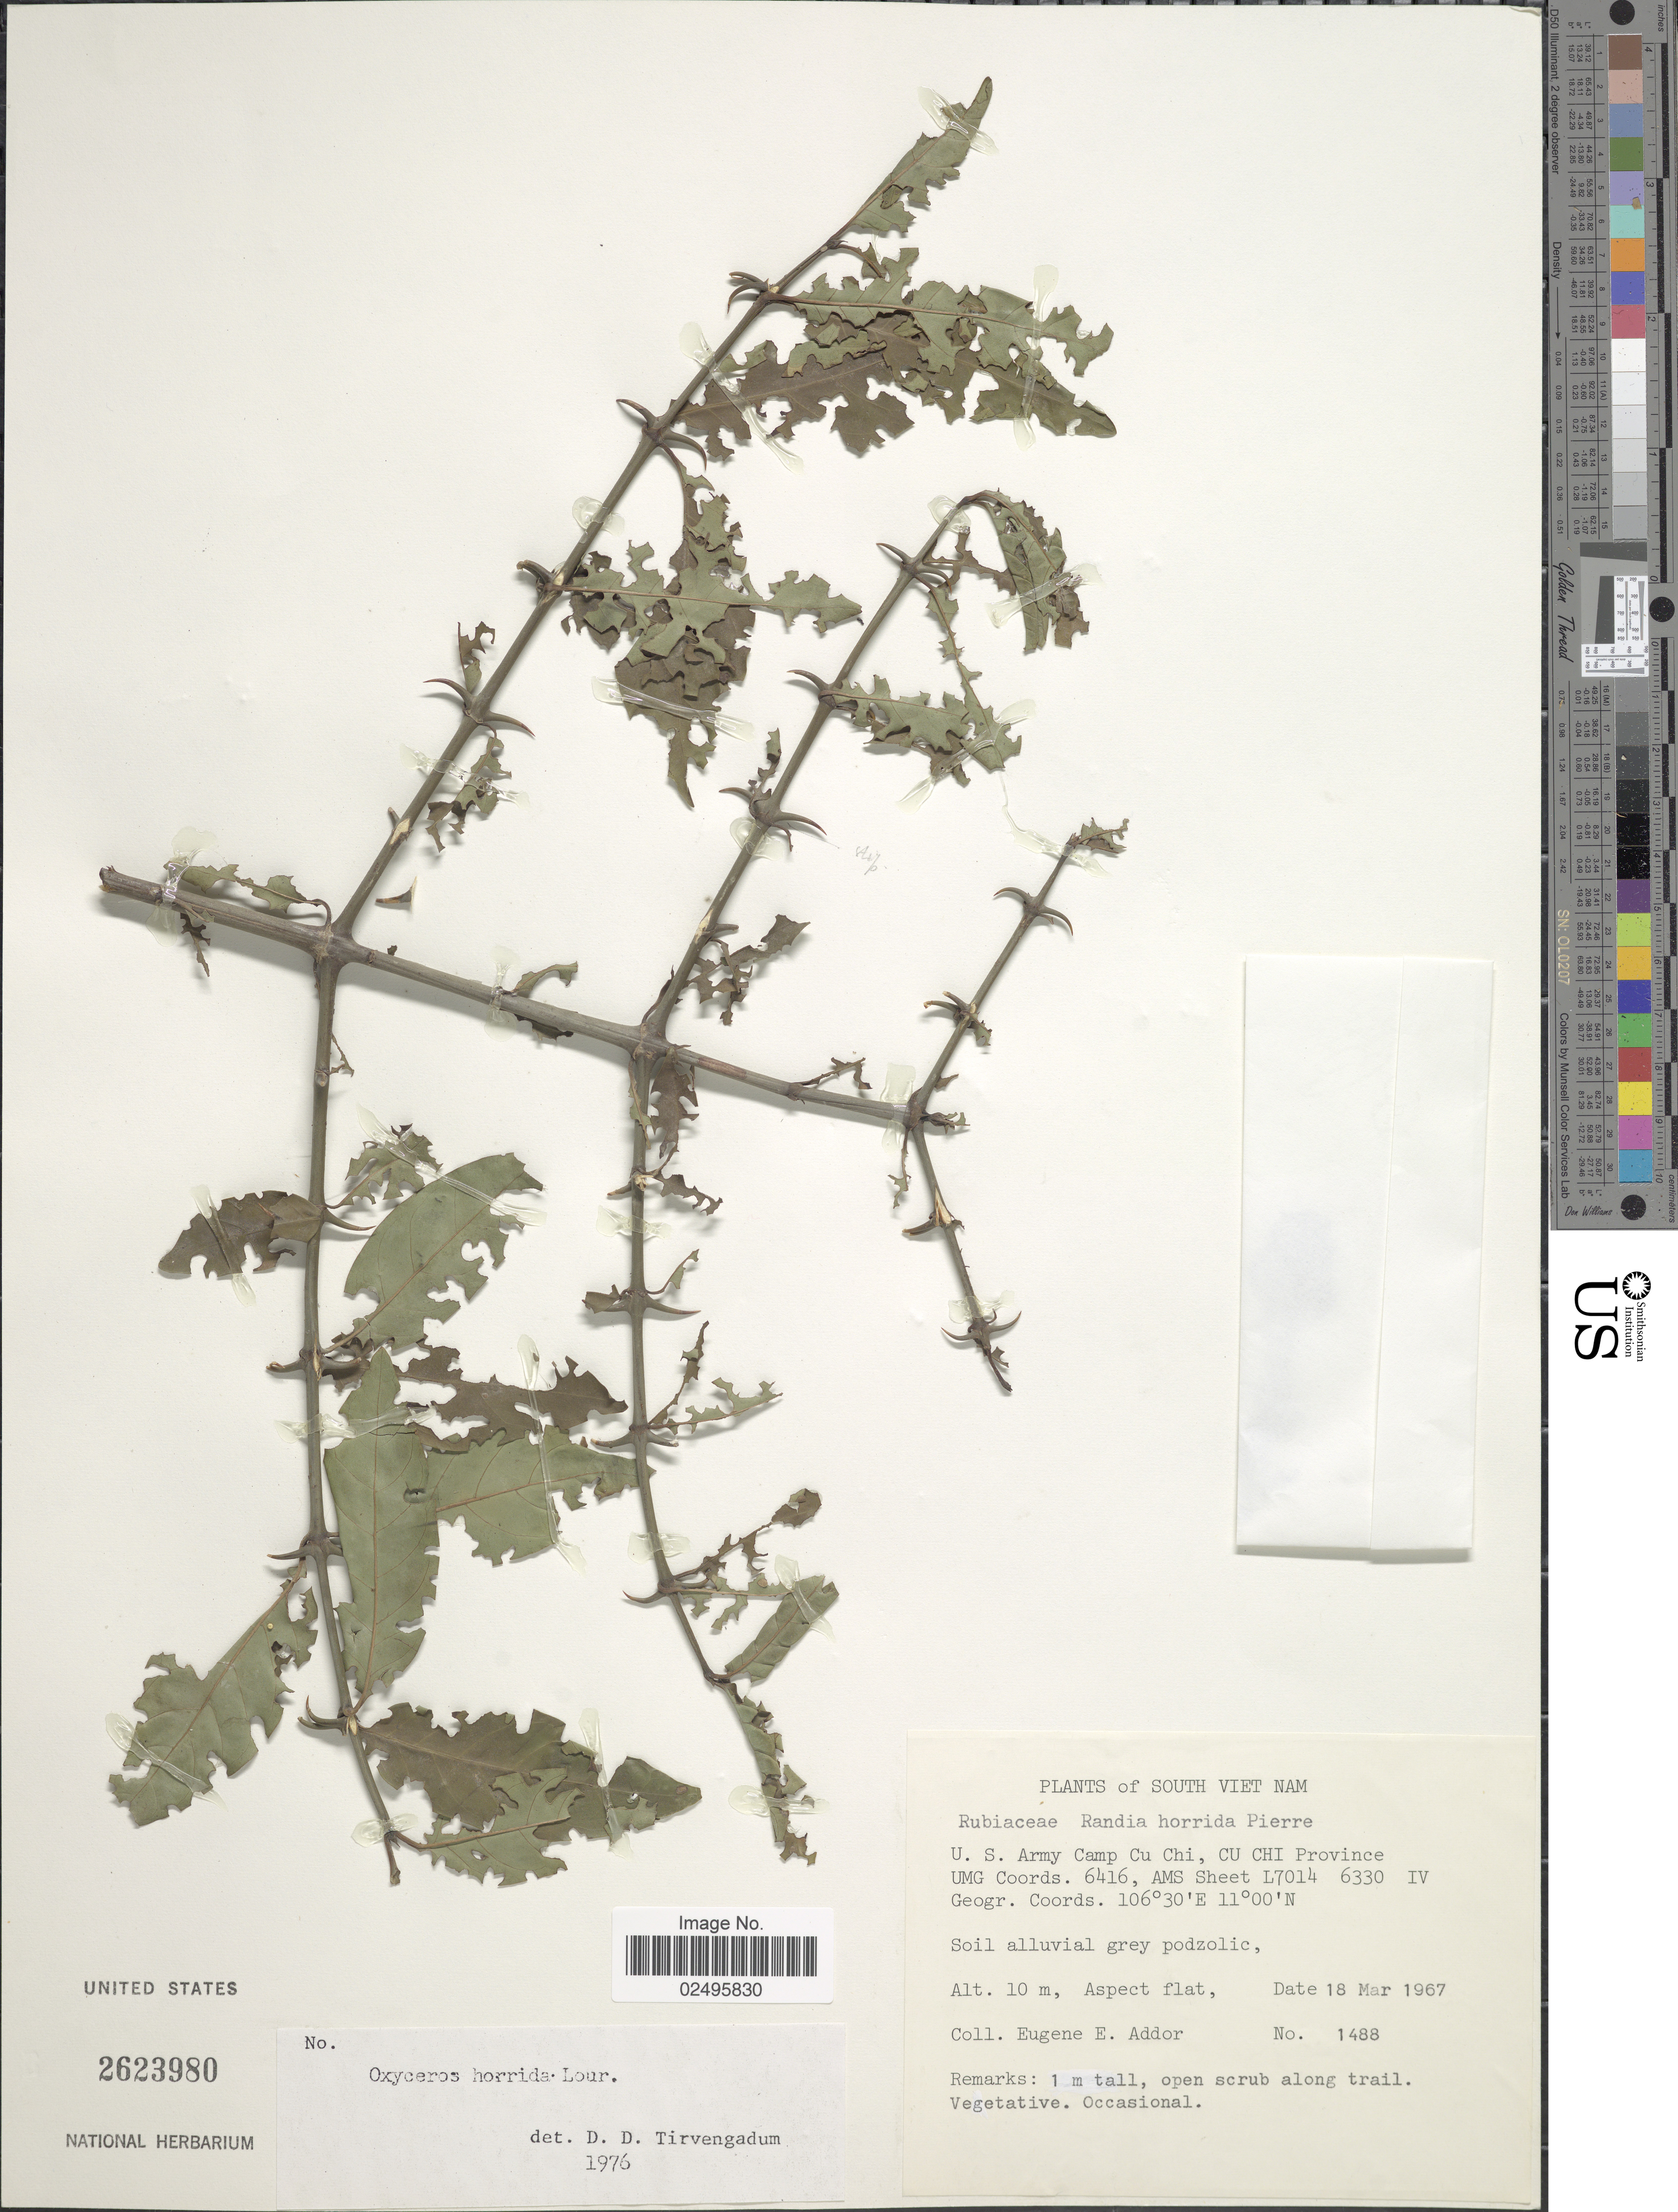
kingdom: Plantae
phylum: Tracheophyta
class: Magnoliopsida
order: Gentianales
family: Rubiaceae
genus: Oxyceros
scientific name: Oxyceros horridus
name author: Lour.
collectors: E. E. Addor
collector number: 1488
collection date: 1967-03-18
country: Vietnam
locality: South Vietnam. U. S. Army Camp Cu Chi, Cu Chi Province UMG Coords. 6416. AMS Sheet L7014 6330 IV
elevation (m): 10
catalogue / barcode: US 2623980